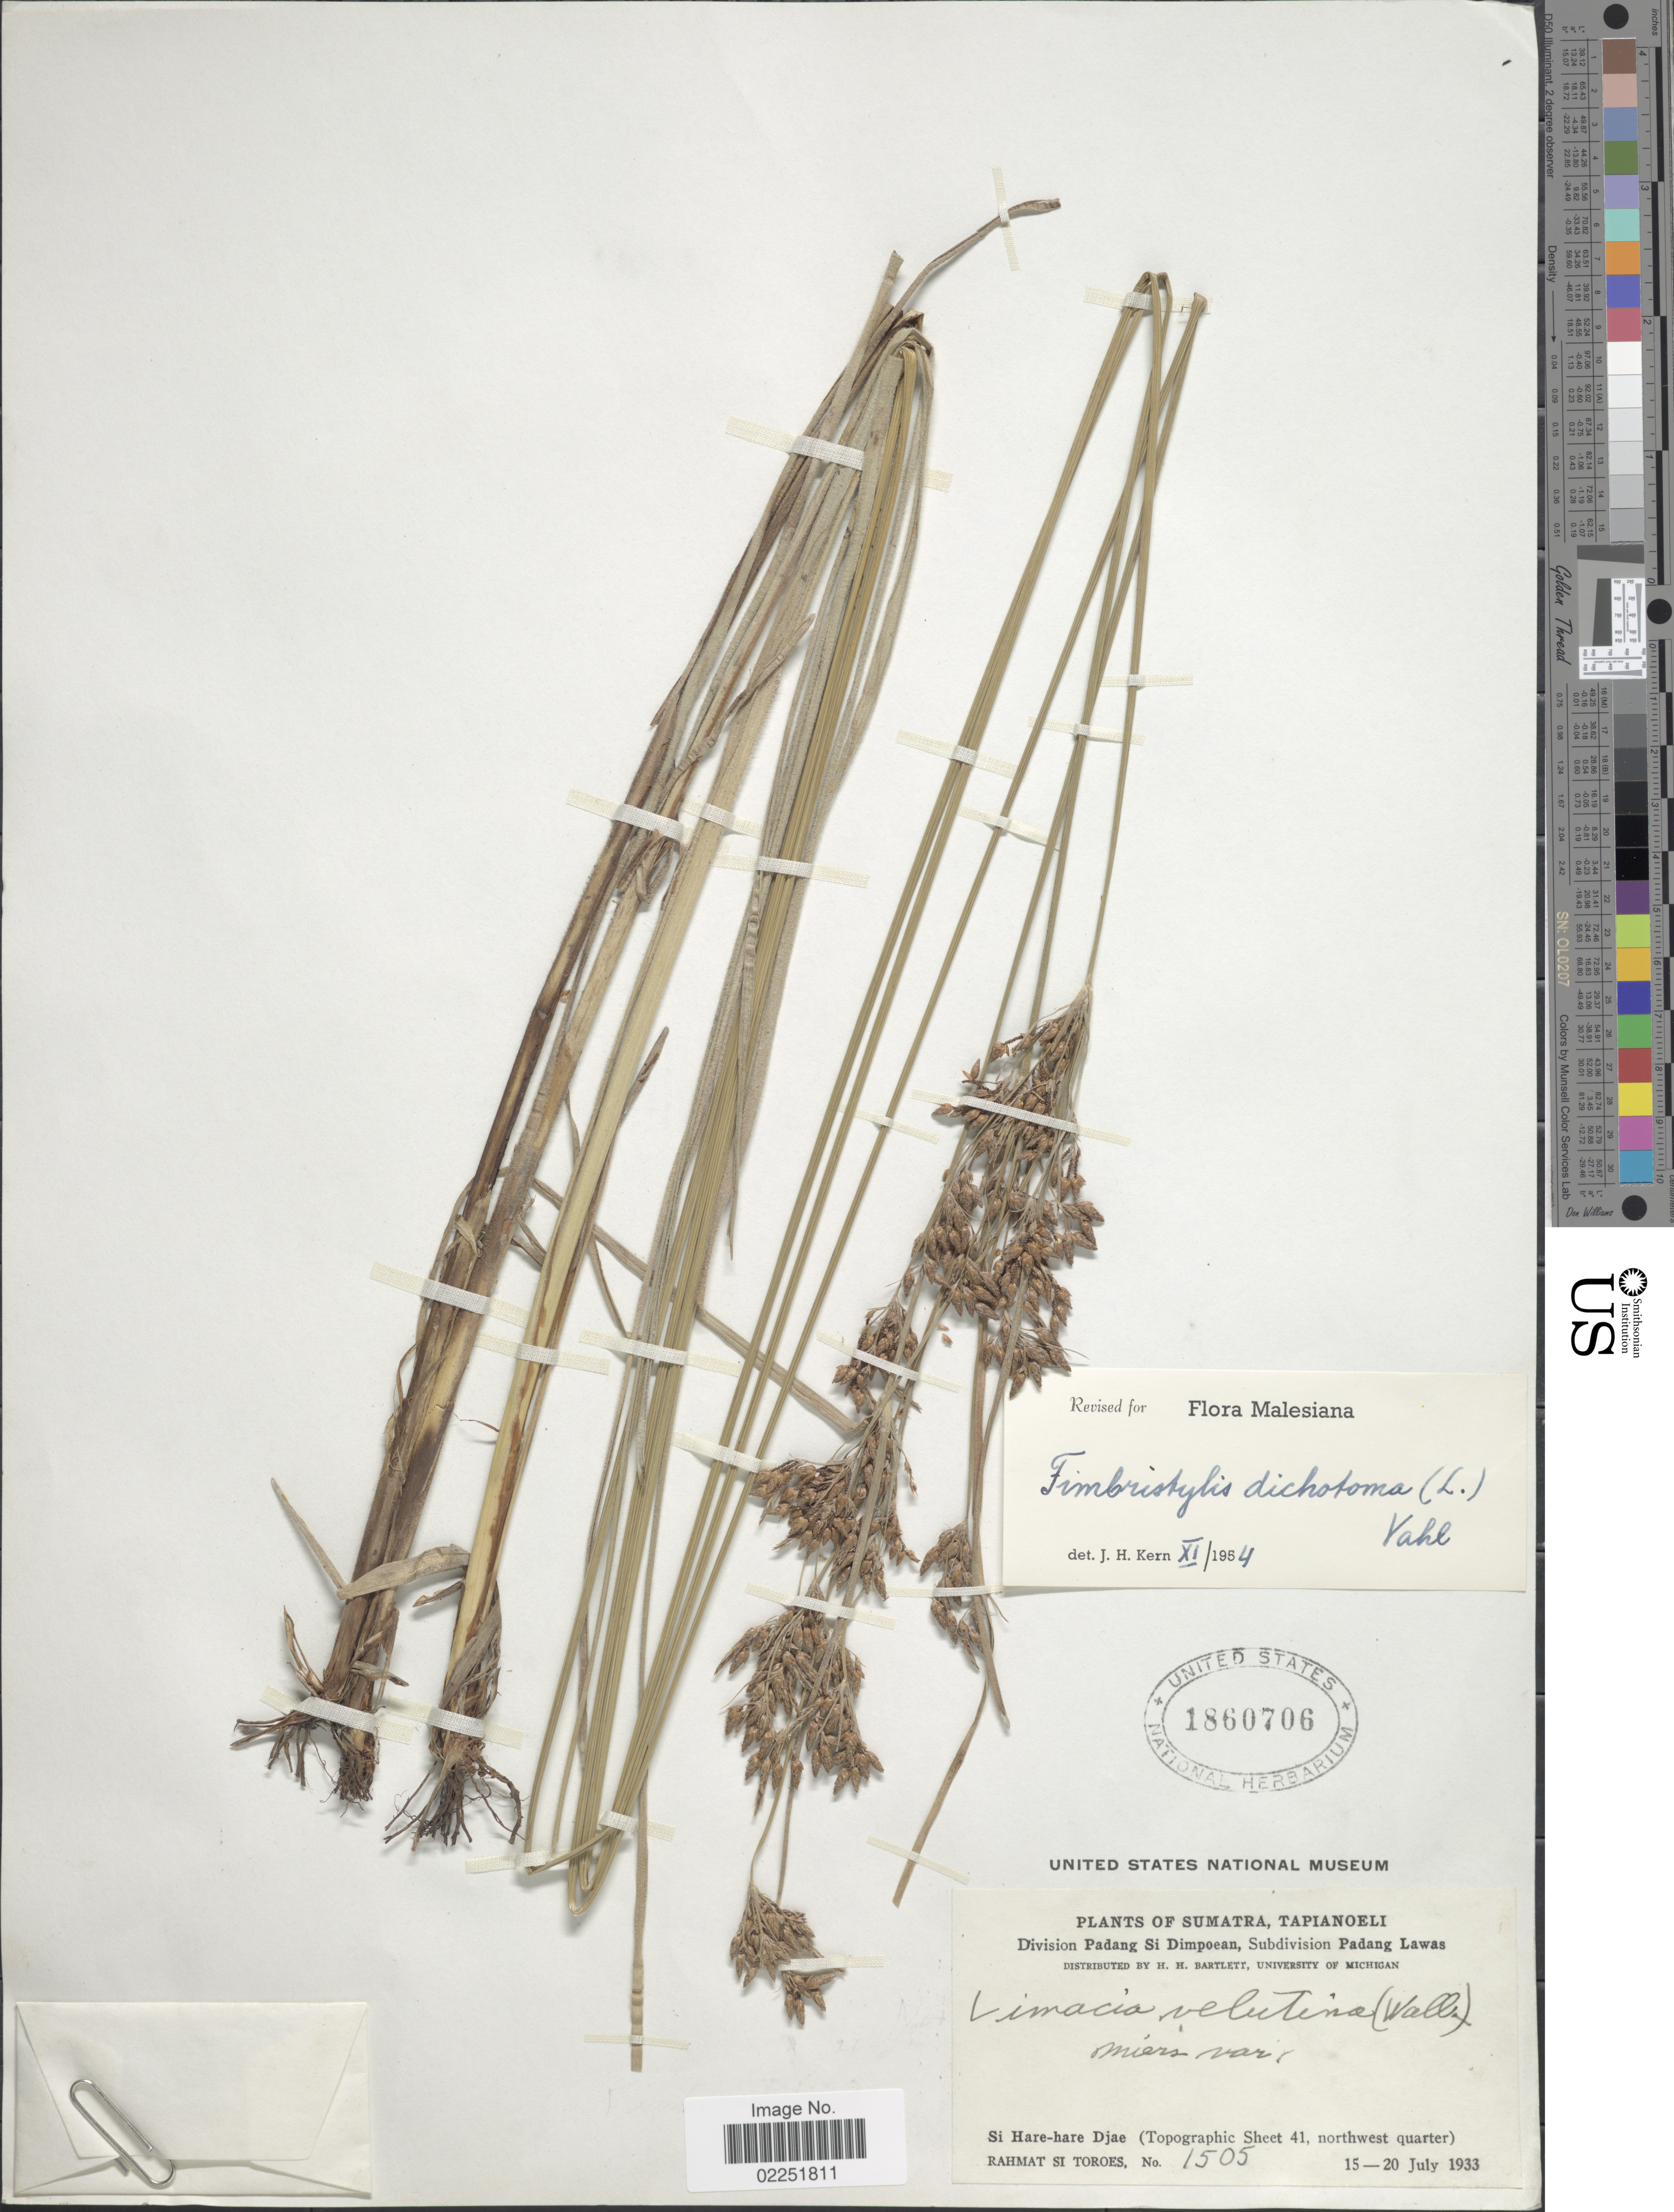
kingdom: Plantae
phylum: Tracheophyta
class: Liliopsida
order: Poales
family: Cyperaceae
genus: Fimbristylis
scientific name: Fimbristylis dichotoma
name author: (L.) Vahl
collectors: Rahmat Si Boeea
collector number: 1505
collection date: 1933-07-15/1933-07-20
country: Indonesia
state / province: Sumatra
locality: Tapianoeli, Si Hare-hare Djae (Topographic Sheet 41, northwest quarter)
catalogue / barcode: US 1860706